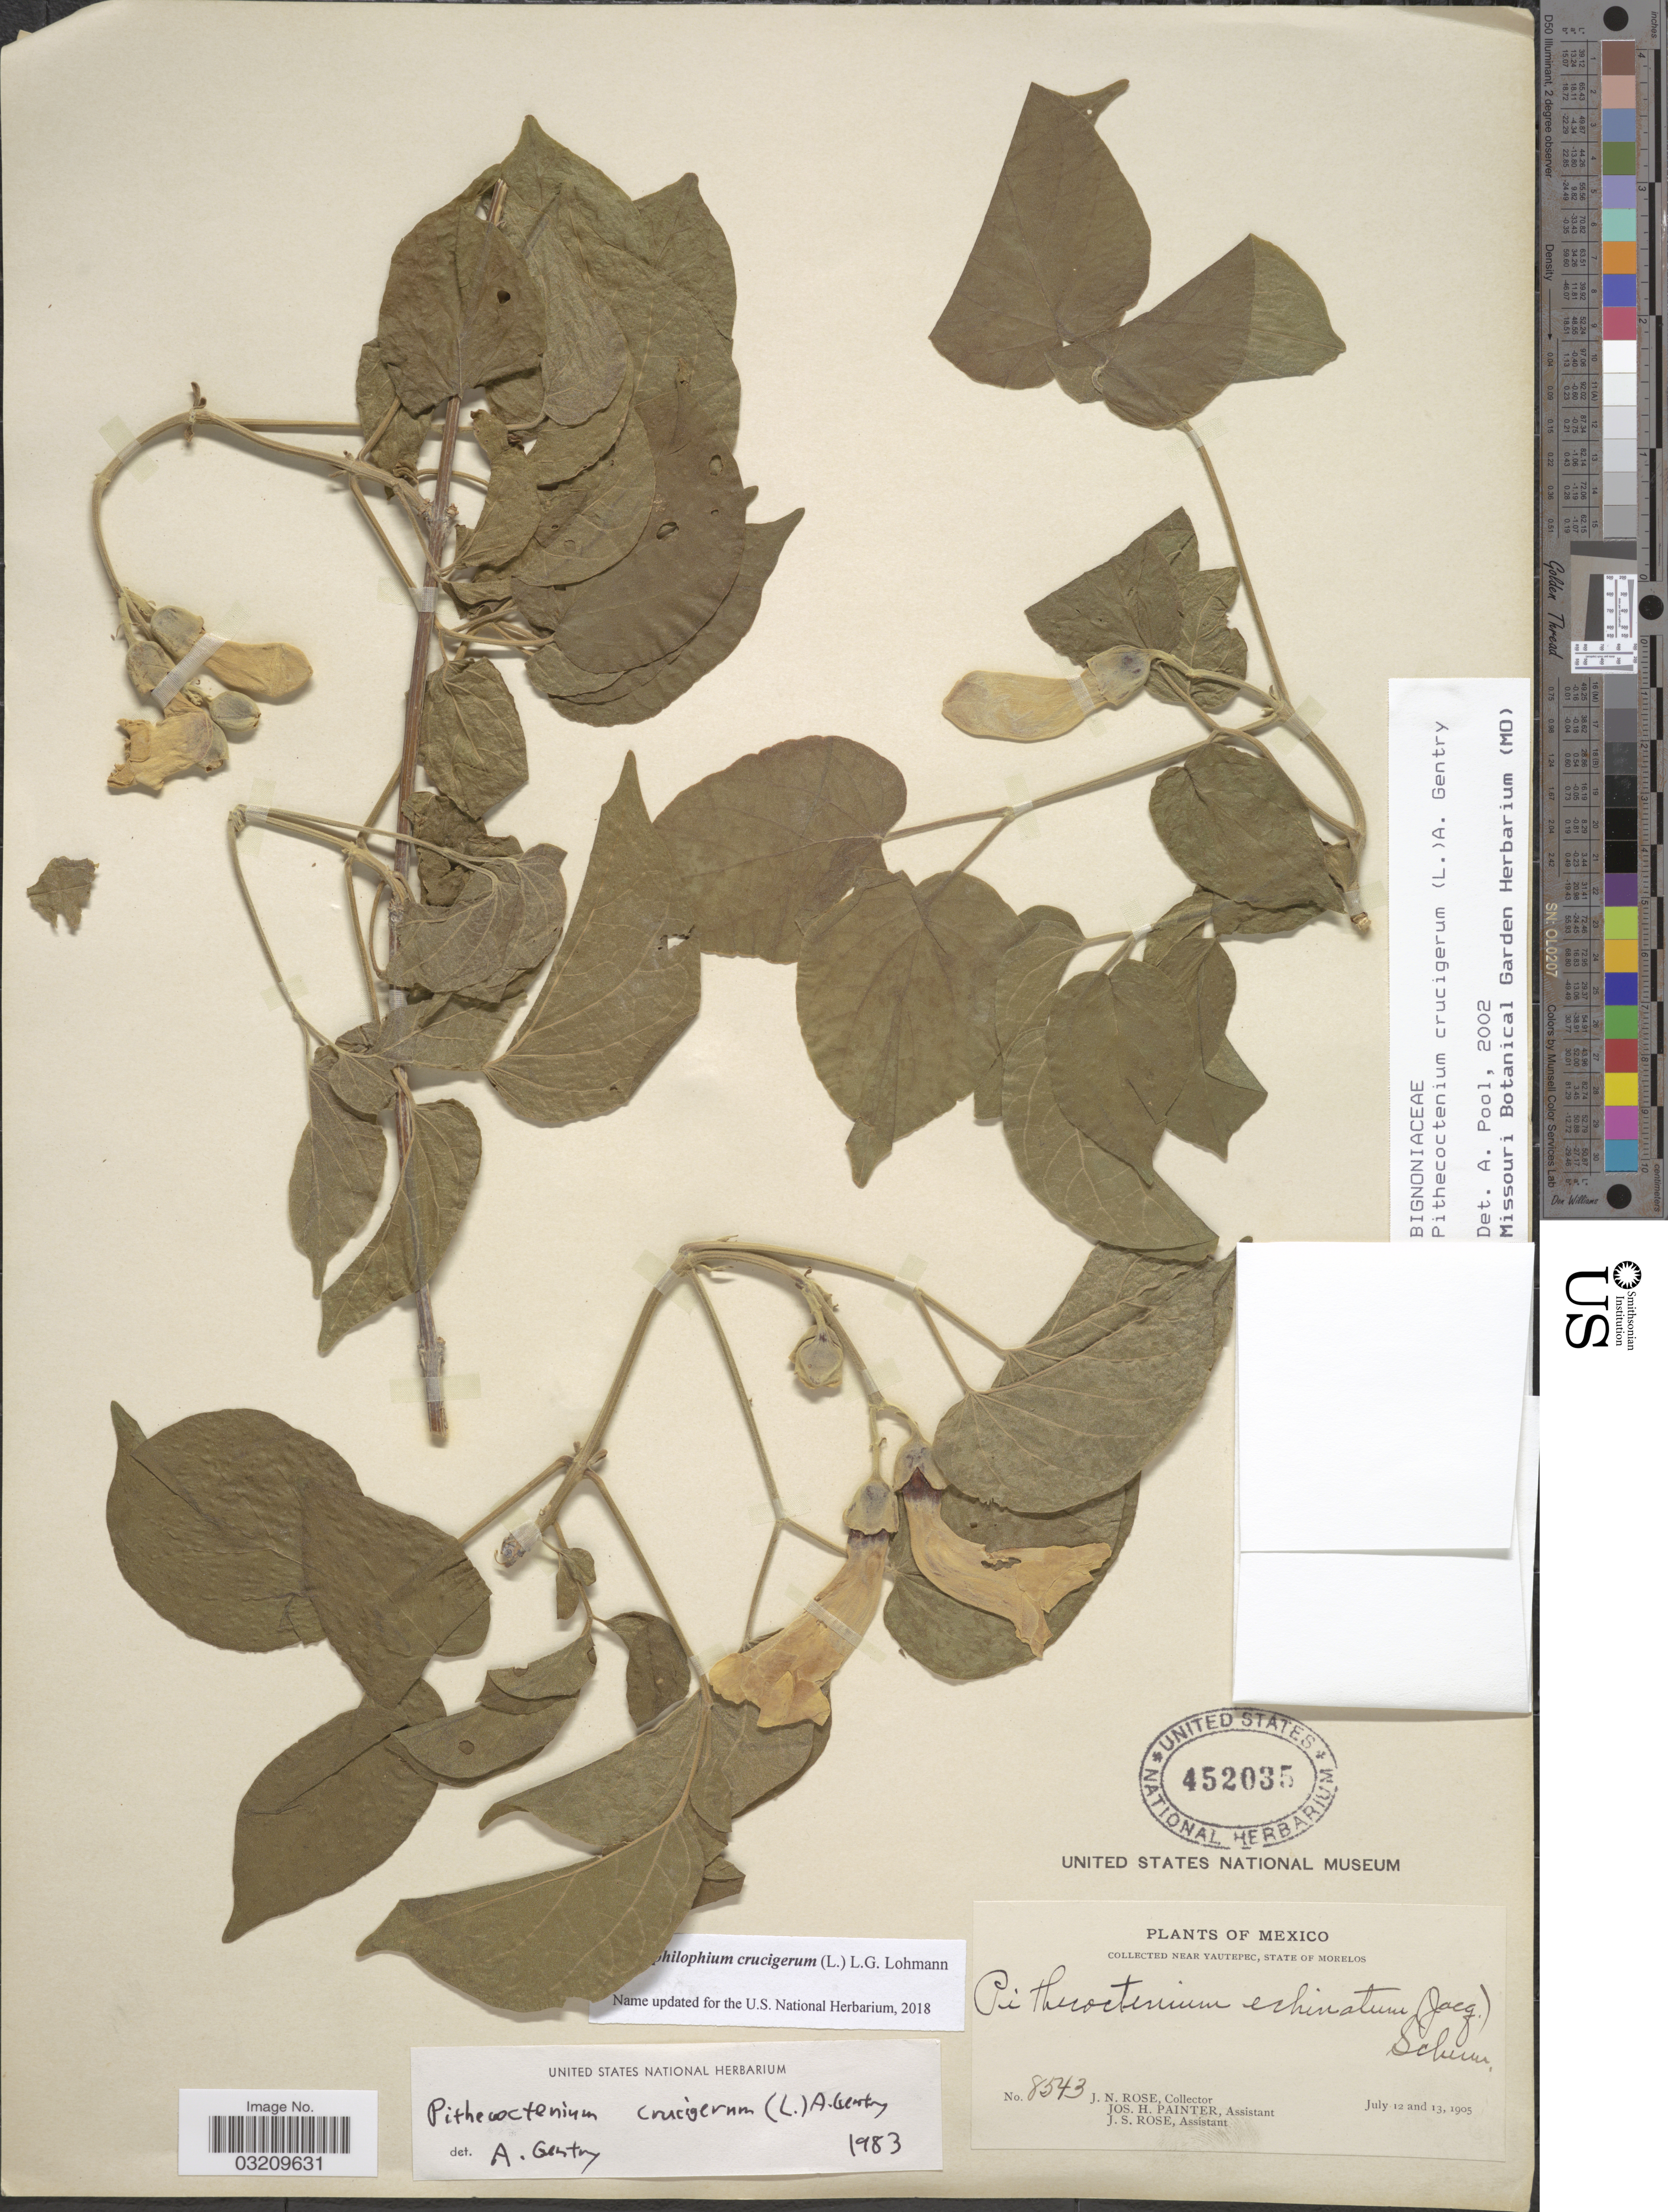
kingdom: Plantae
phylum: Tracheophyta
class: Magnoliopsida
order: Lamiales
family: Bignoniaceae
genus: Amphilophium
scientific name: Amphilophium crucigerum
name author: (L.) L.G. Lohmann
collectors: J. N. Rose, J. H. Painter & J. S. Rose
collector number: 8543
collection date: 1905-07-12/1905-07-13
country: Mexico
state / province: Morelos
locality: Near Yautepec.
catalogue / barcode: US 452035